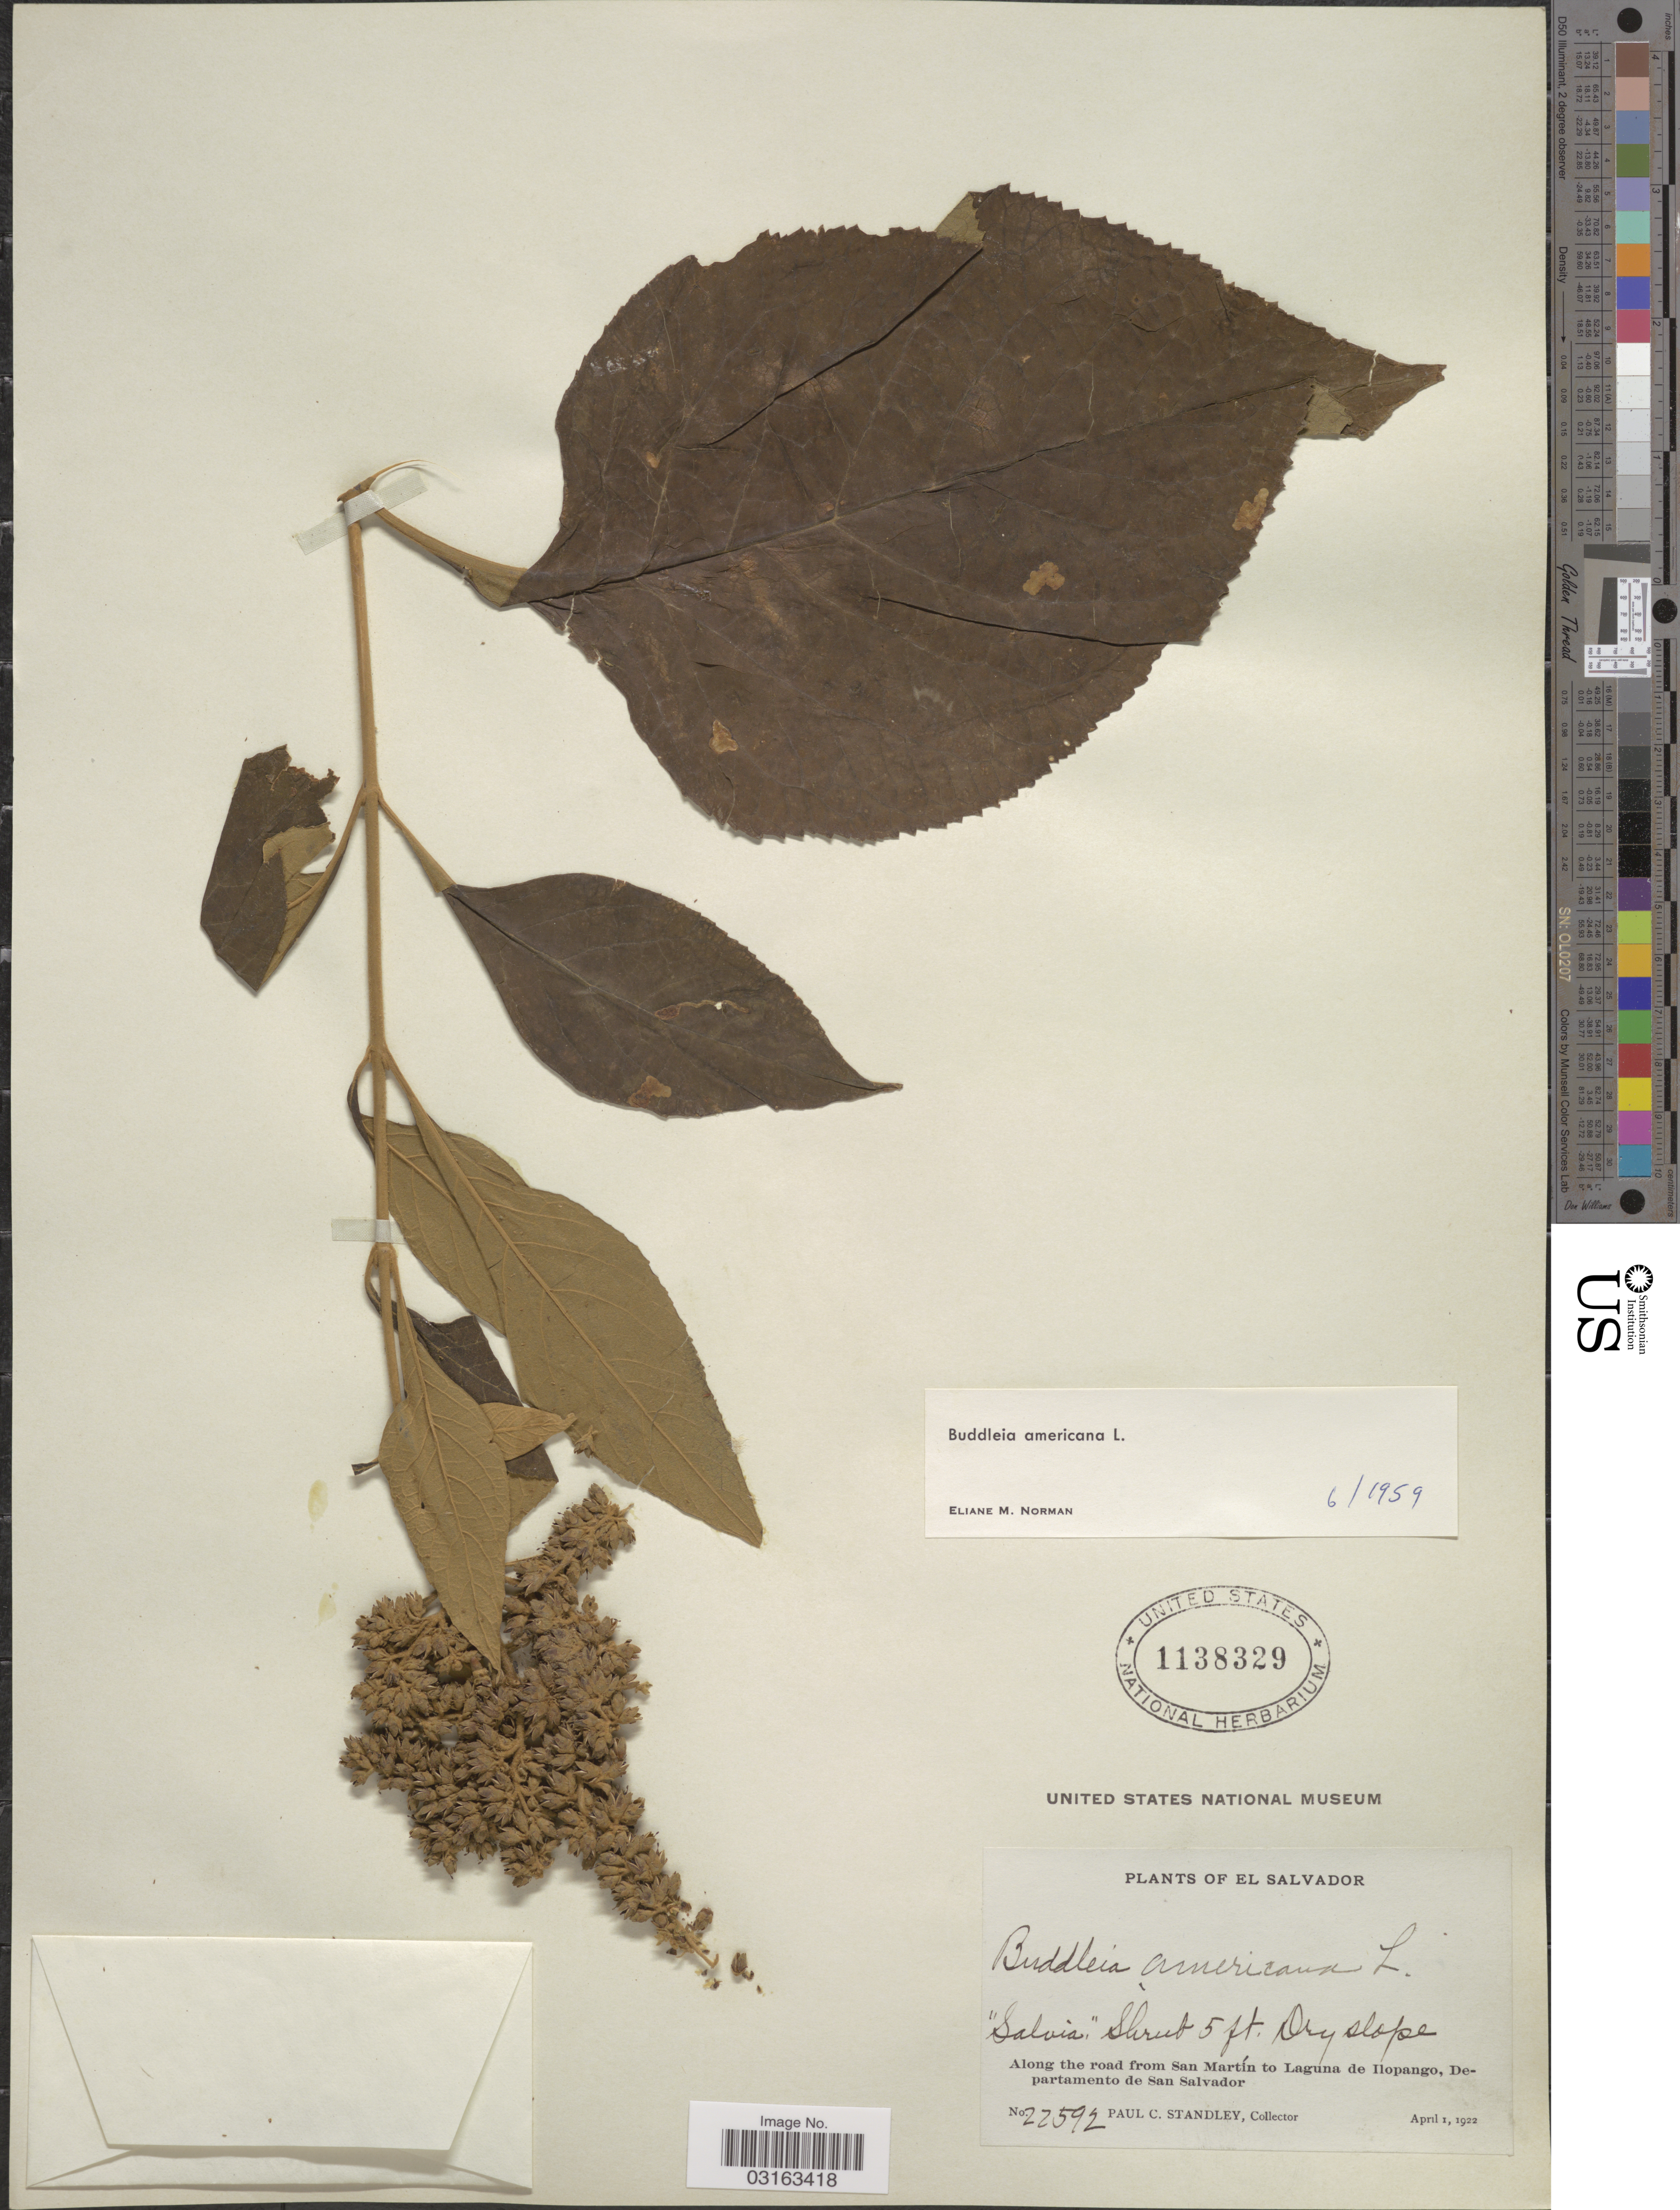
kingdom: Plantae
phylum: Tracheophyta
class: Magnoliopsida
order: Lamiales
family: Scrophulariaceae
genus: Buddleja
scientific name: Buddleja americana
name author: L.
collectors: P. C. Standley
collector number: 22592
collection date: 1922-04-01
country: El Salvador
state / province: San Salvador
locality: Along the road from San Martín to Laguna de Ilopango, Departamento de San Salvador.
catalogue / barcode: US 1138329